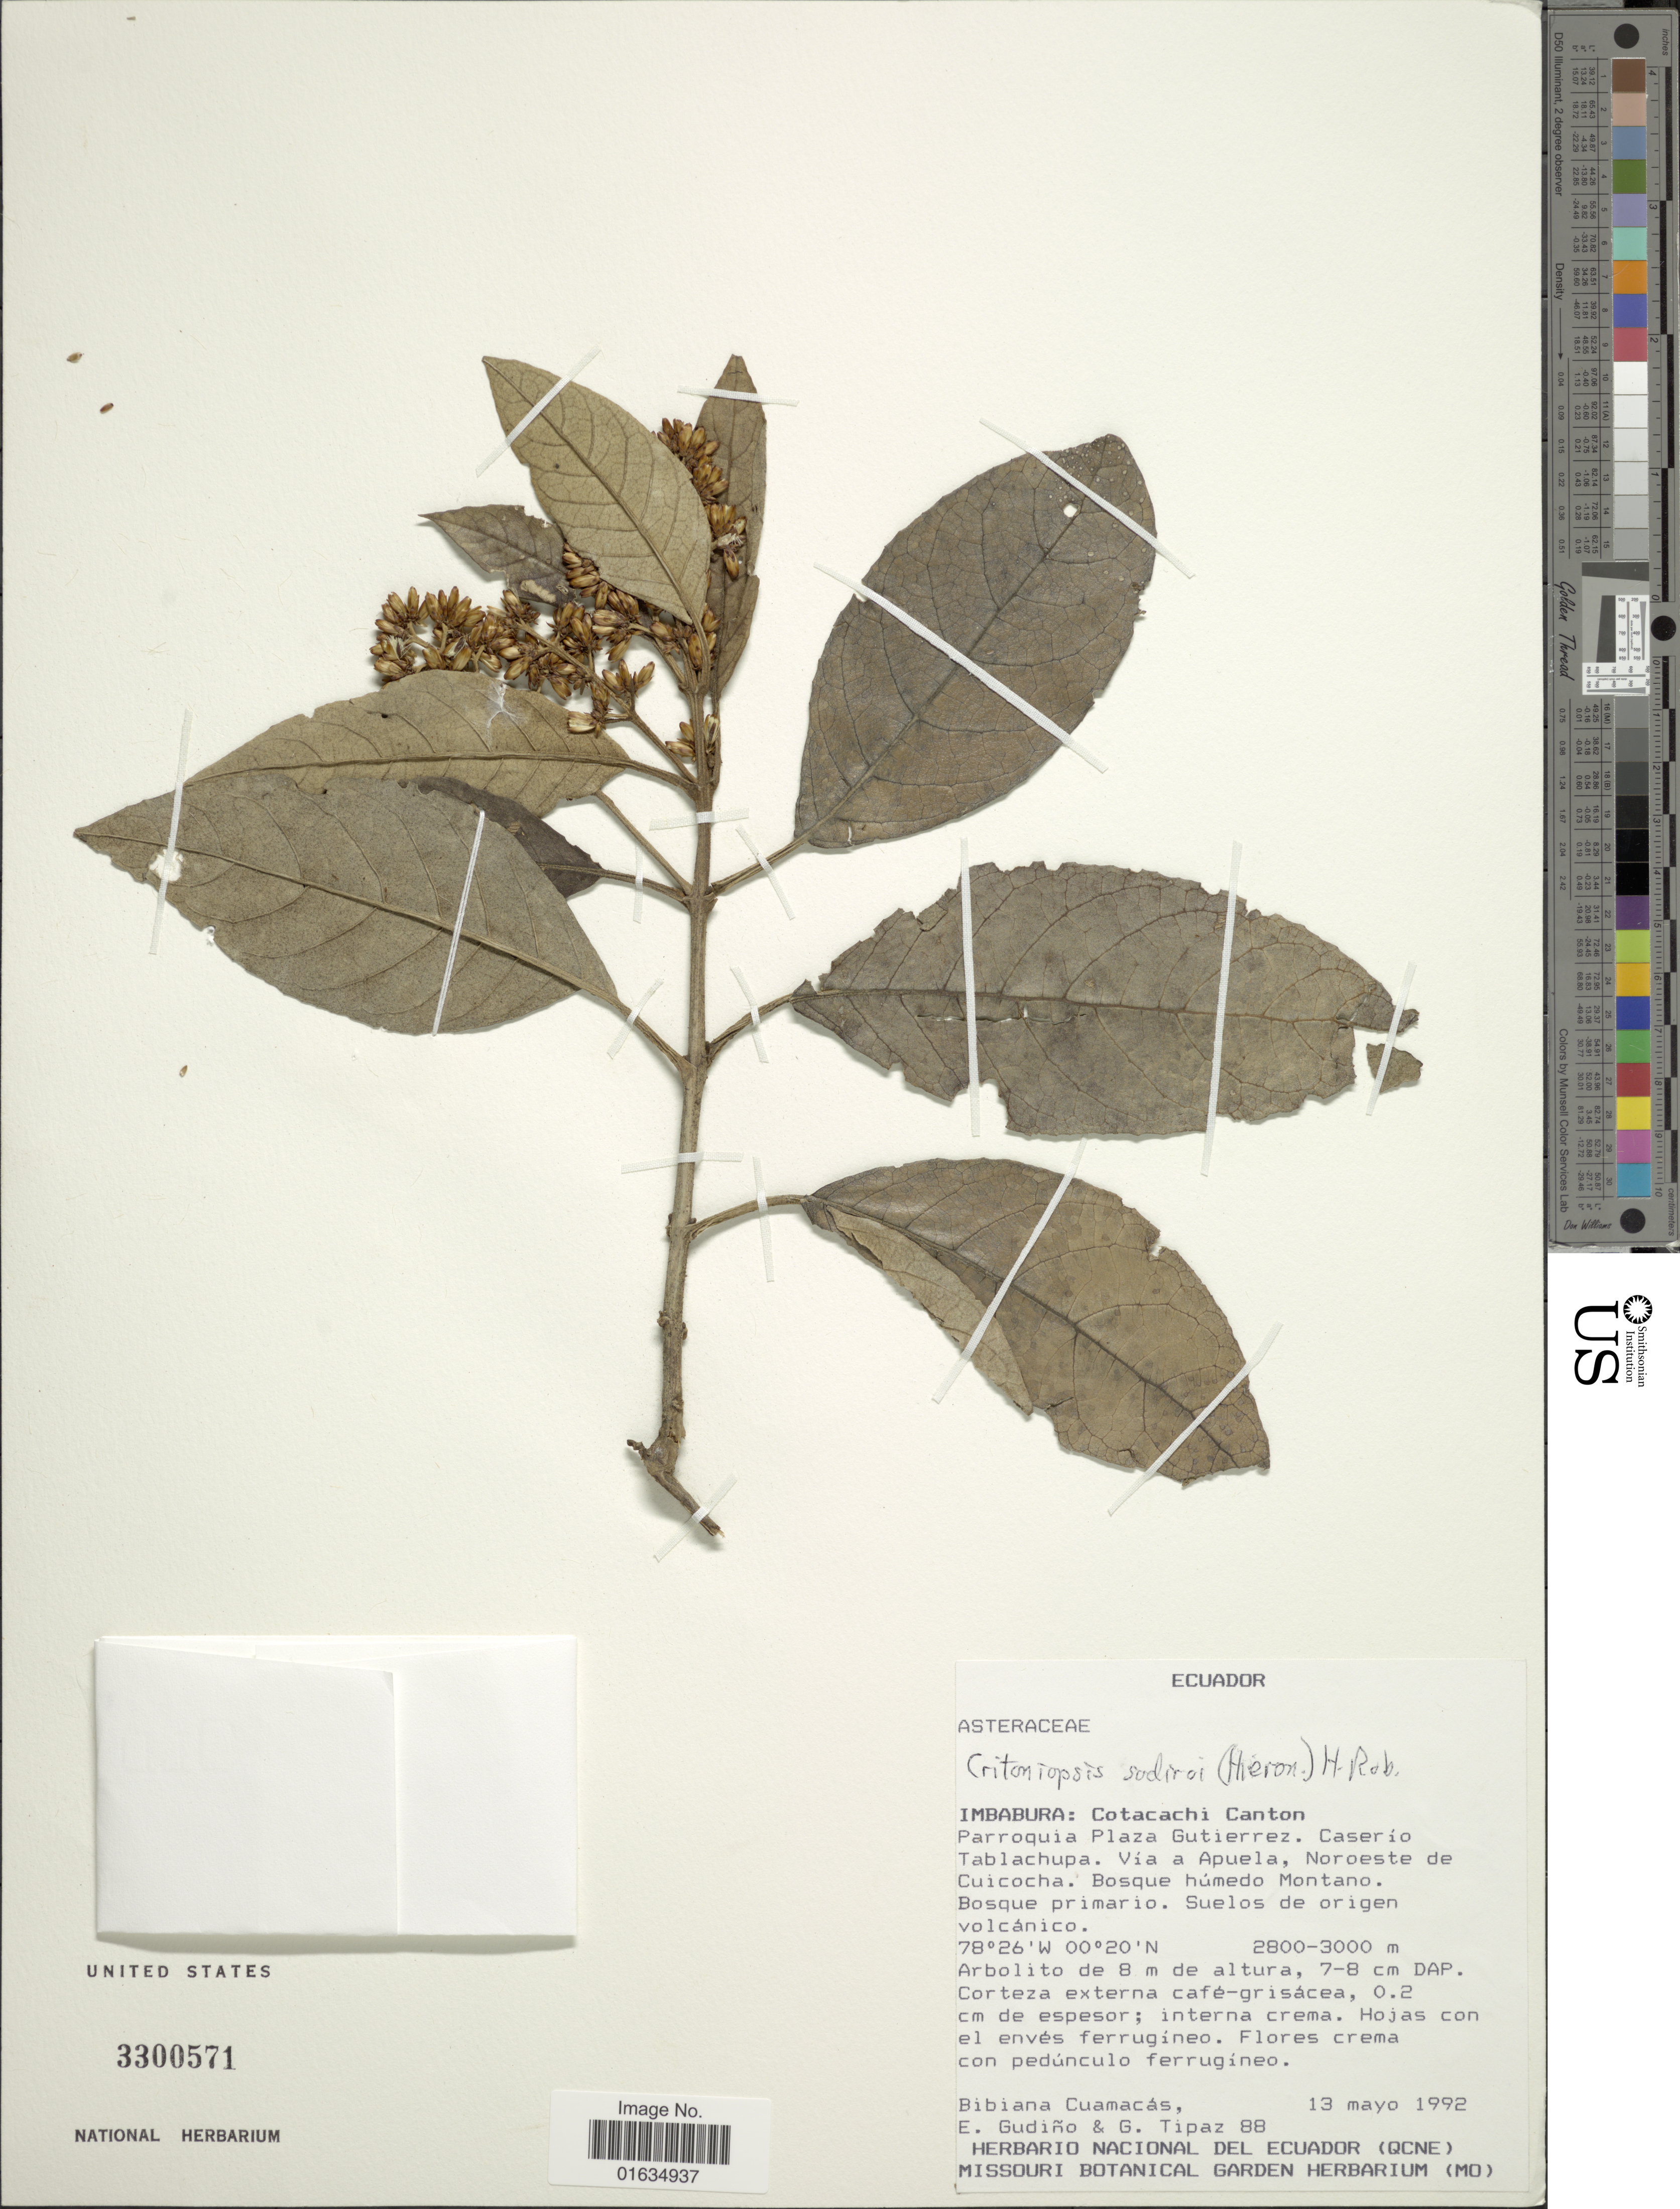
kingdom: Plantae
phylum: Tracheophyta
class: Magnoliopsida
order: Asterales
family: Asteraceae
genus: Critoniopsis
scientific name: Critoniopsis sodiroi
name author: (Hieron. ex Sodiro) H. Rob.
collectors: B. Cuamacas, E. Gudiño & G. Tipaz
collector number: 88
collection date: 1992-05-13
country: Ecuador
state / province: Imbabura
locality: Cotacachi Canton, Parroquia Plaza Gutierrez, Caserio Tablachupa, via a Apuela,noroeste de Cuicocha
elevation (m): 2800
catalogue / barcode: US 3300571